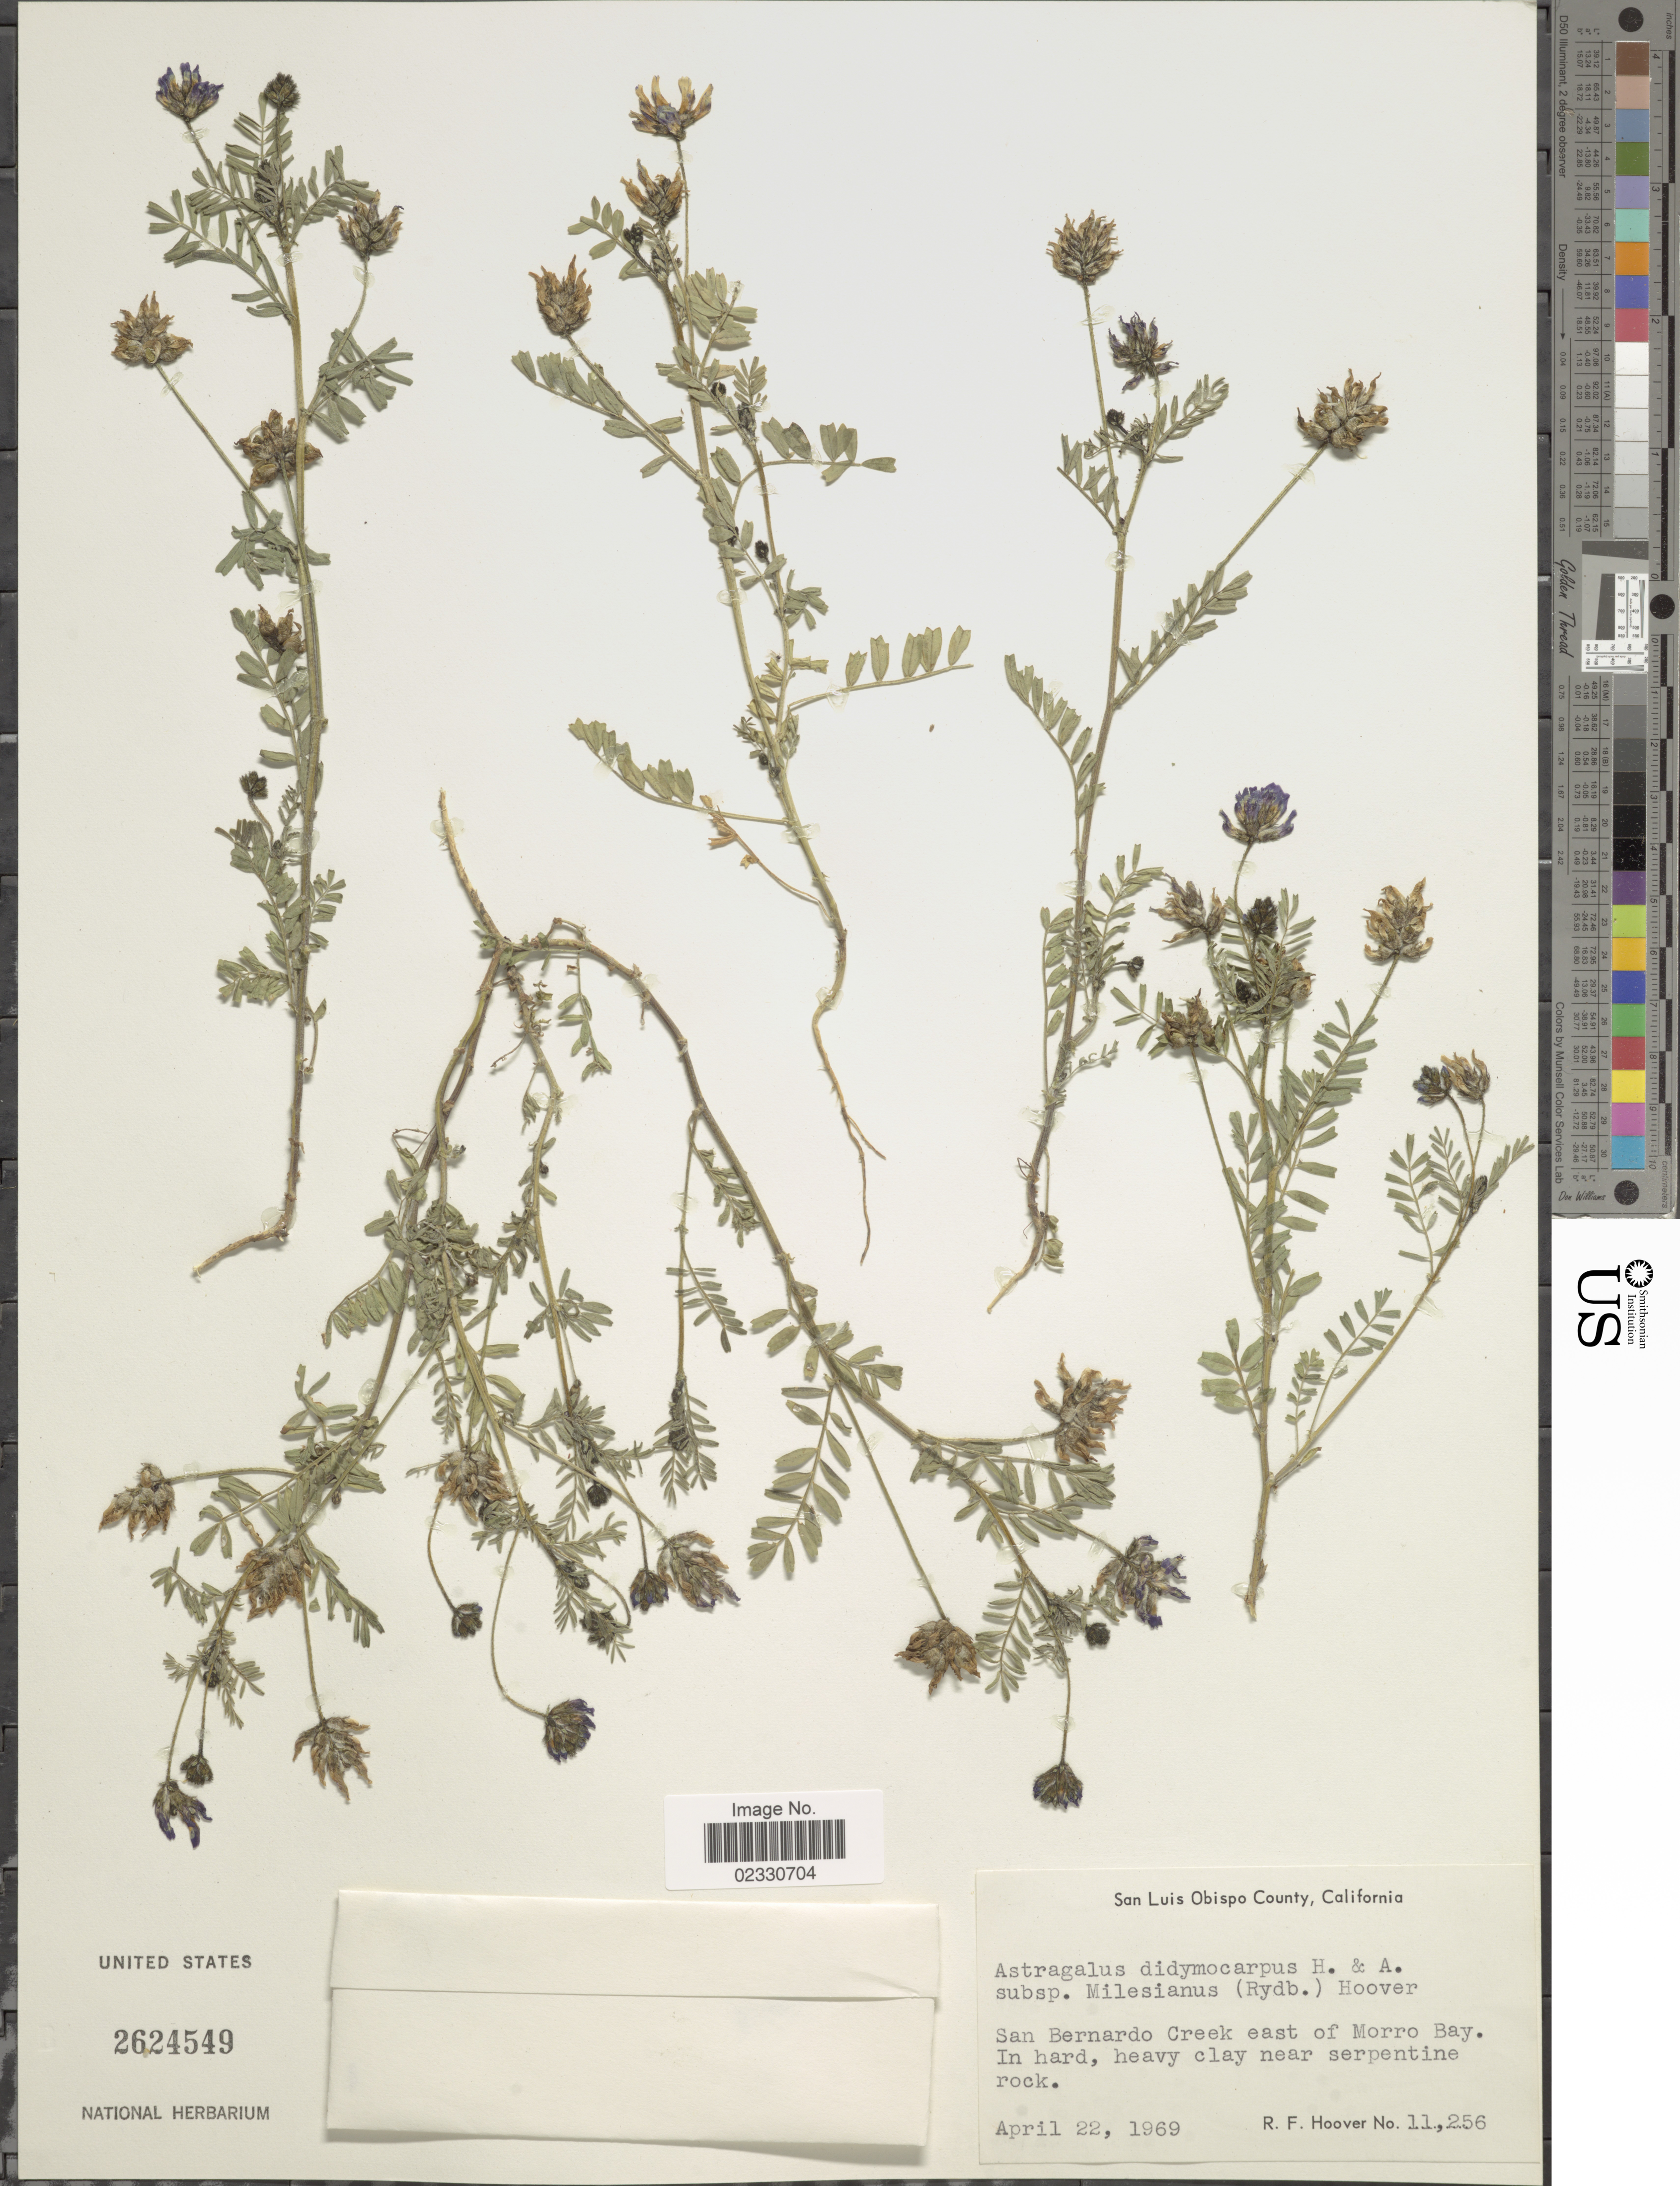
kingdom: Plantae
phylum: Tracheophyta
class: Magnoliopsida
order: Fabales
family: Fabaceae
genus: Astragalus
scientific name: Astragalus didymocarpus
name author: Hook. & Arn.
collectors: R. F. Hoover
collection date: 1969-04-22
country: United States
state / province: California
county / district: San Luis Obispo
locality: San Luis Obispo, San Bernardo Creek east of Morro Bay.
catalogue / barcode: US 2624549